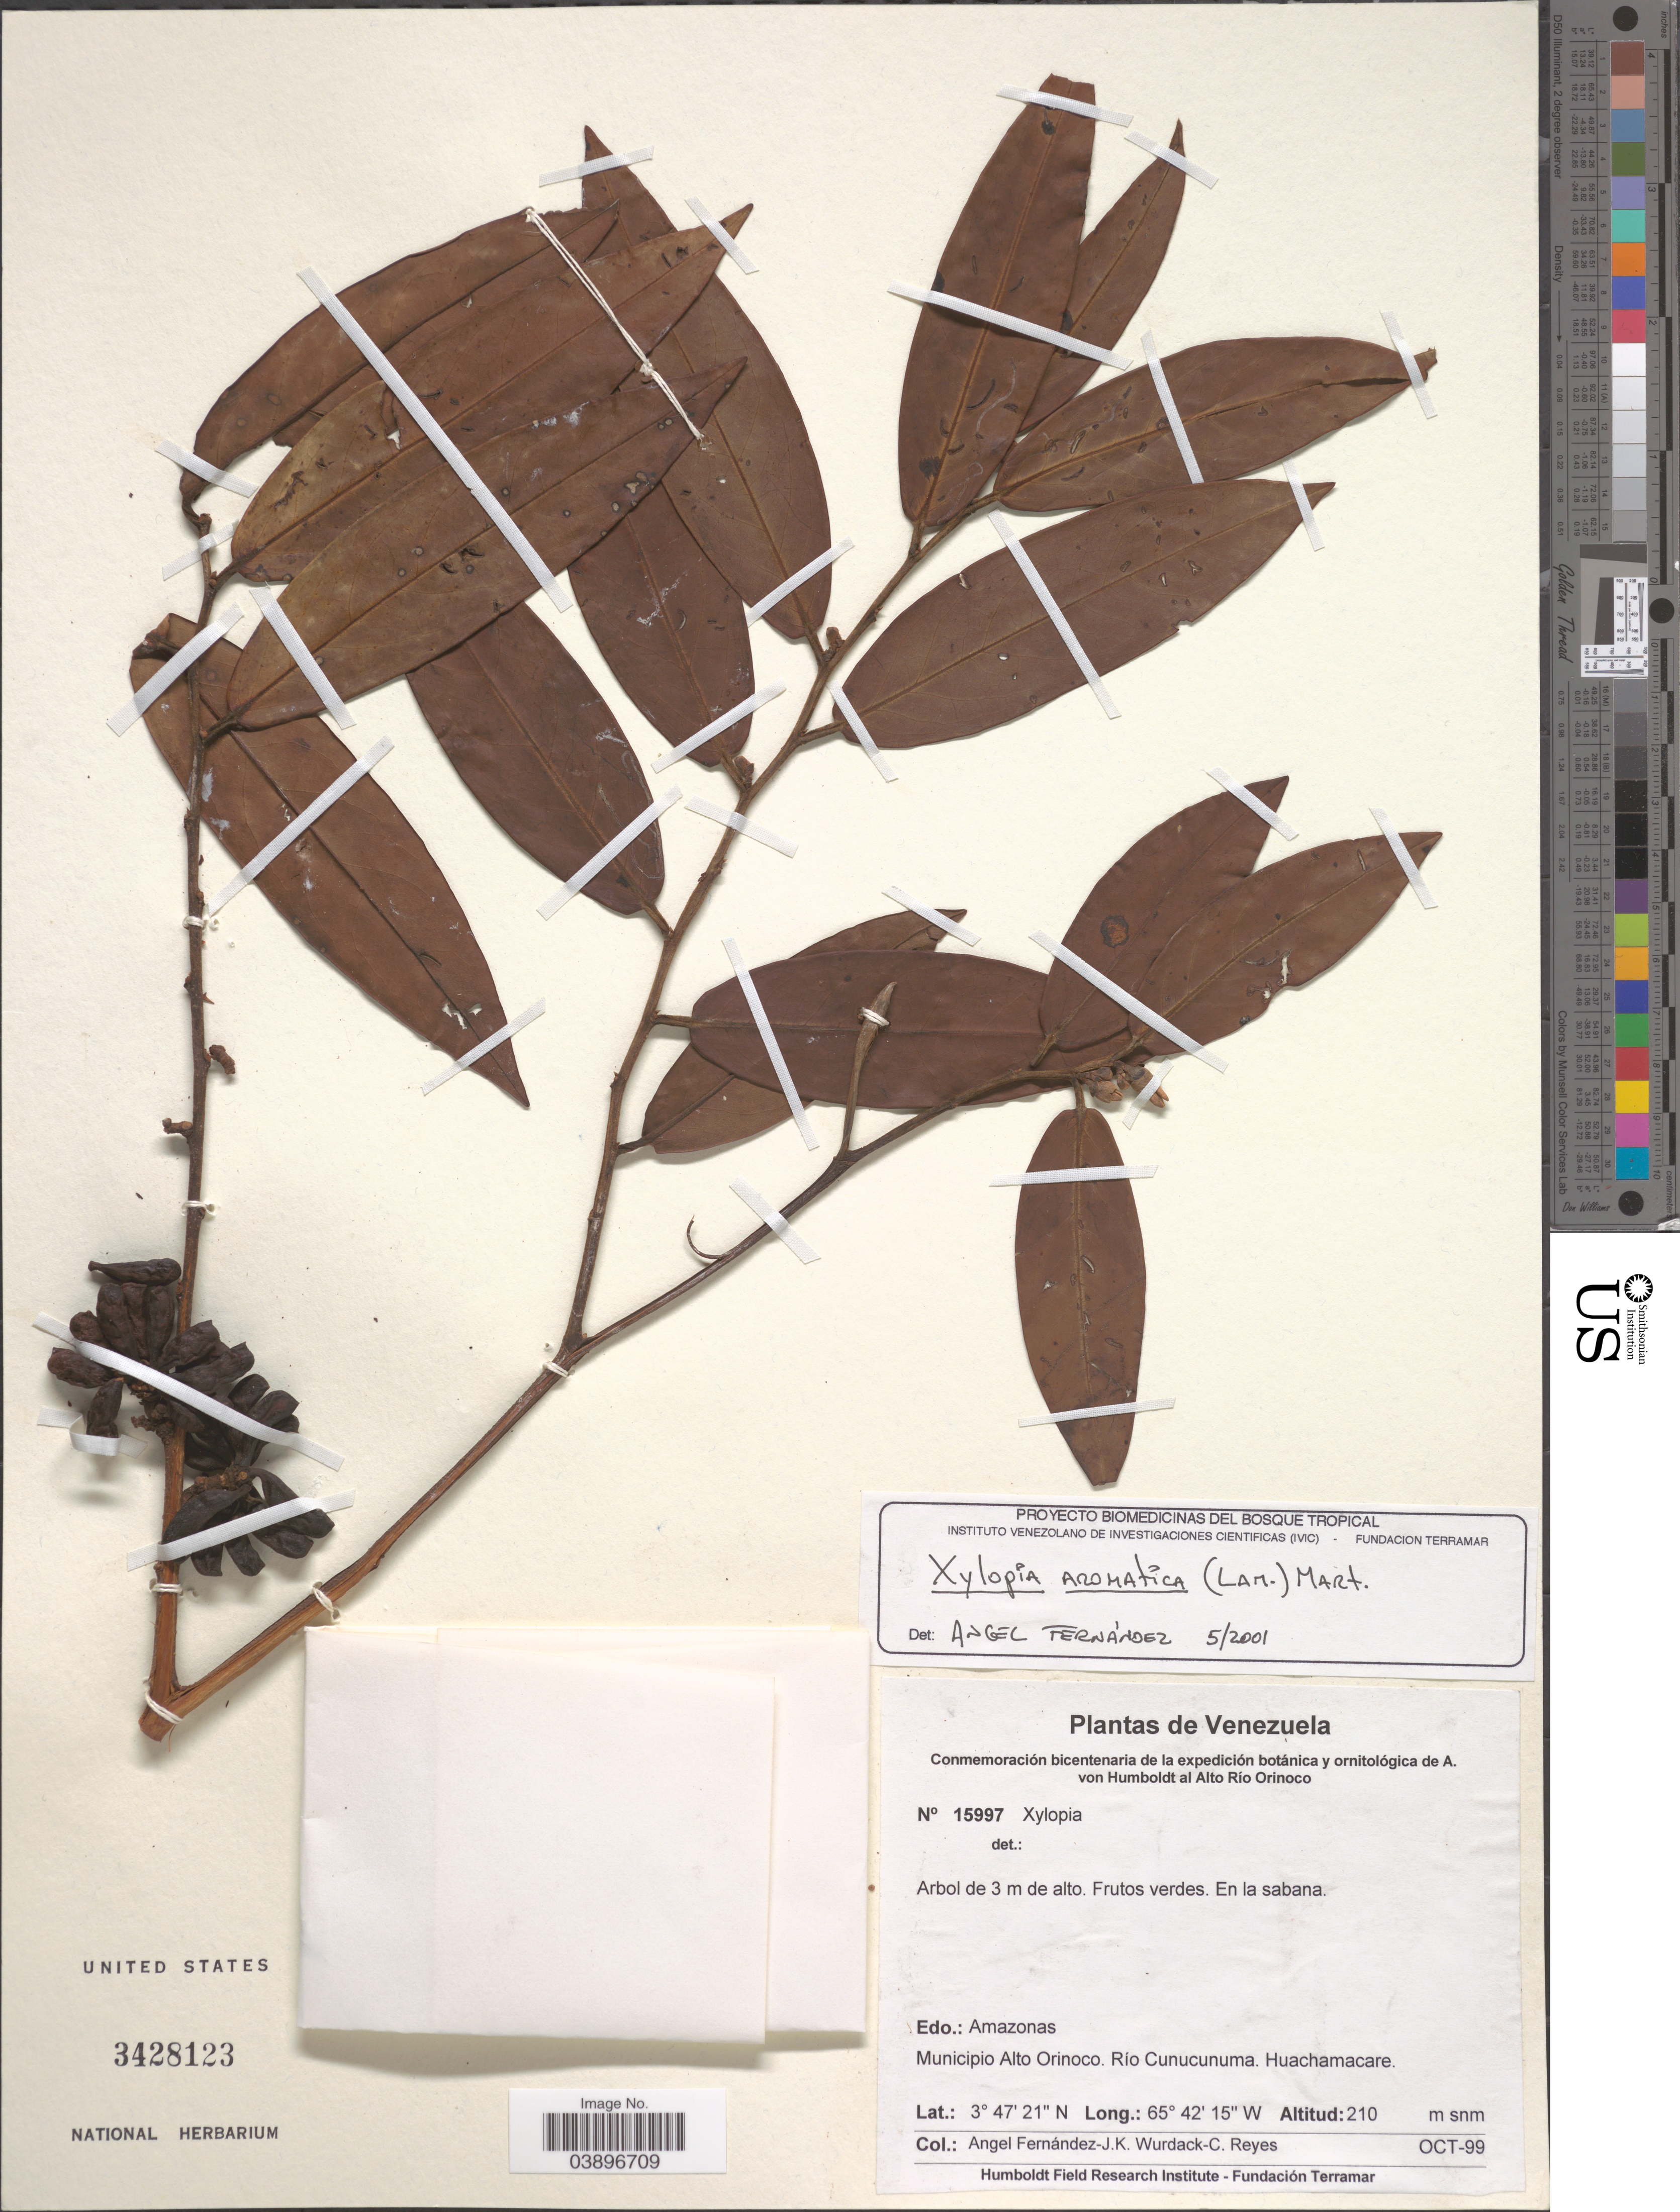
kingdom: Plantae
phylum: Tracheophyta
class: Magnoliopsida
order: Magnoliales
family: Annonaceae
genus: Xylopia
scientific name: Xylopia aromatica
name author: (Lam.) Mart.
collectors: A. Fernández, K. Wurdack & C. Reyes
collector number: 15997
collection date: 1999-10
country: Venezuela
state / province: Amazonas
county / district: Alto Orinoco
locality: Río Cunucunuma. Huachamacare.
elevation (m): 210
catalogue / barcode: US 3428123